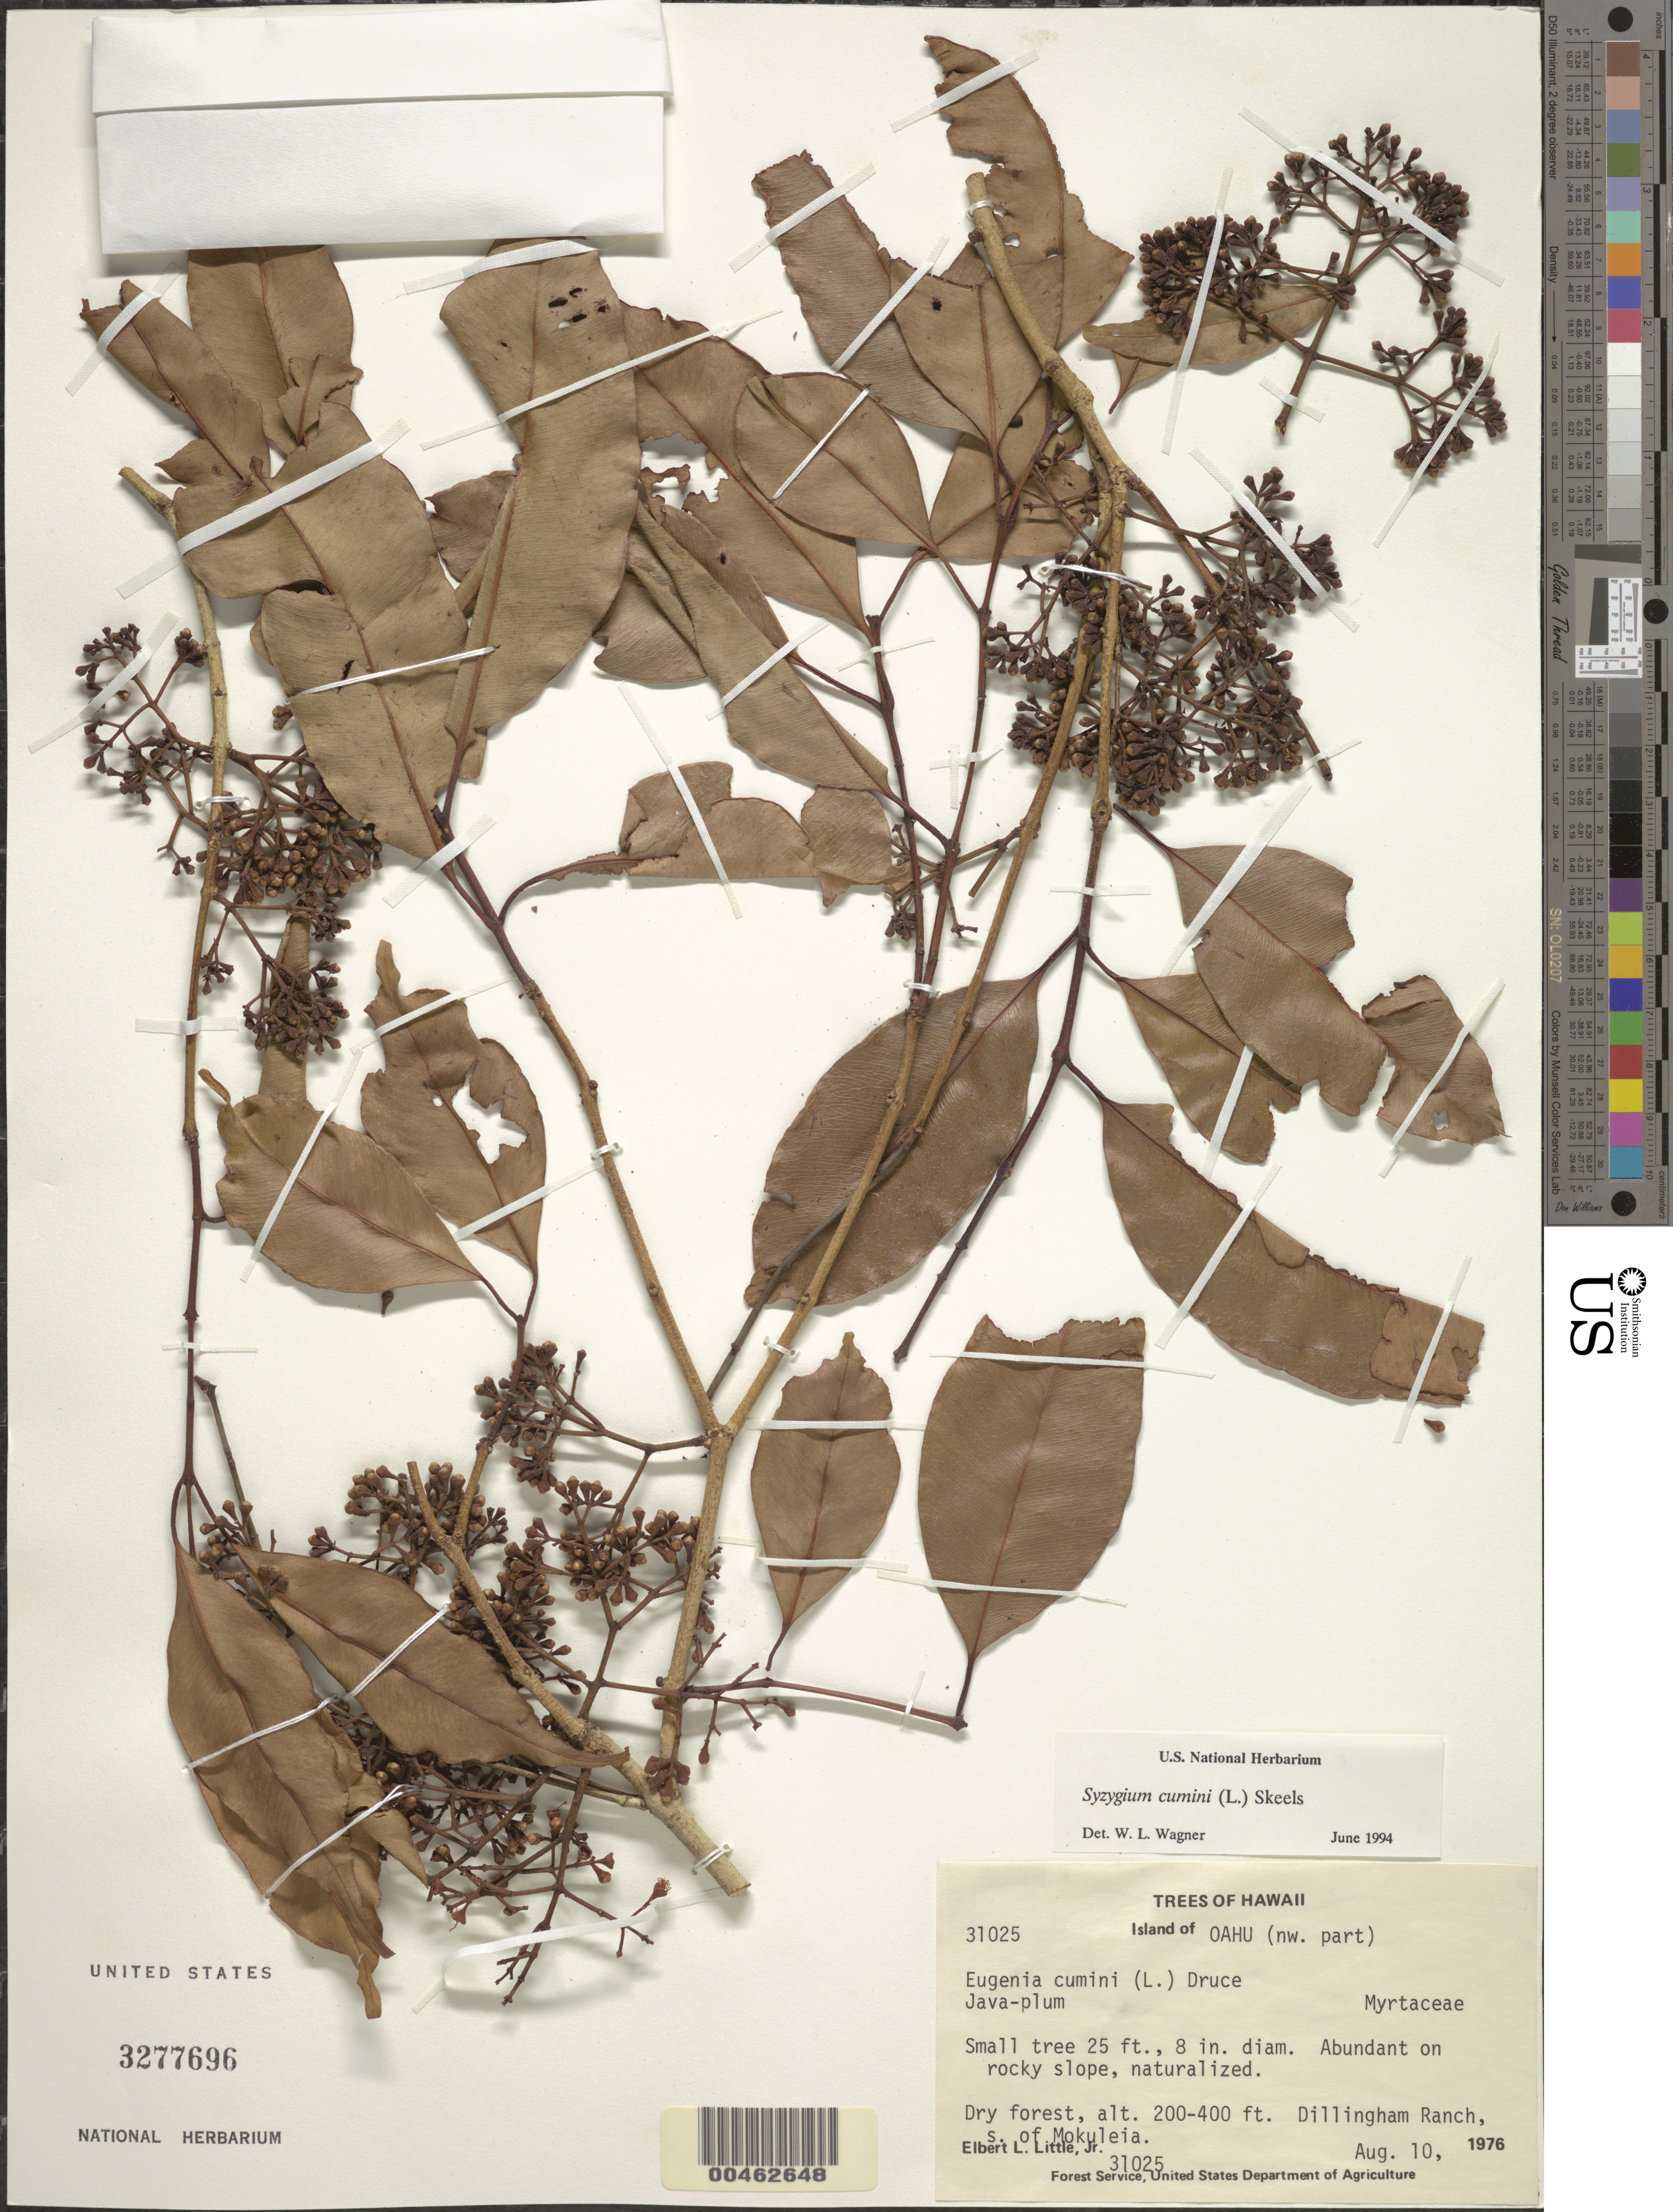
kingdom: Plantae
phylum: Tracheophyta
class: Magnoliopsida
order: Myrtales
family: Myrtaceae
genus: Syzygium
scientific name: Syzygium cumini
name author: (L.) Skeels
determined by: Wagner, W. L., (BOT), Smithsonian Institution - National Museum of Natural History (UNITED STATES)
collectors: E. L. Little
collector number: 31025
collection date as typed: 10 Aug 1976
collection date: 1976-08-10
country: United States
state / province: Hawaii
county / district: Honolulu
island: Oahu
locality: NW part of Oahu, Dillingham Ranch, S of Mokuleia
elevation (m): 61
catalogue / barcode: US 3277696